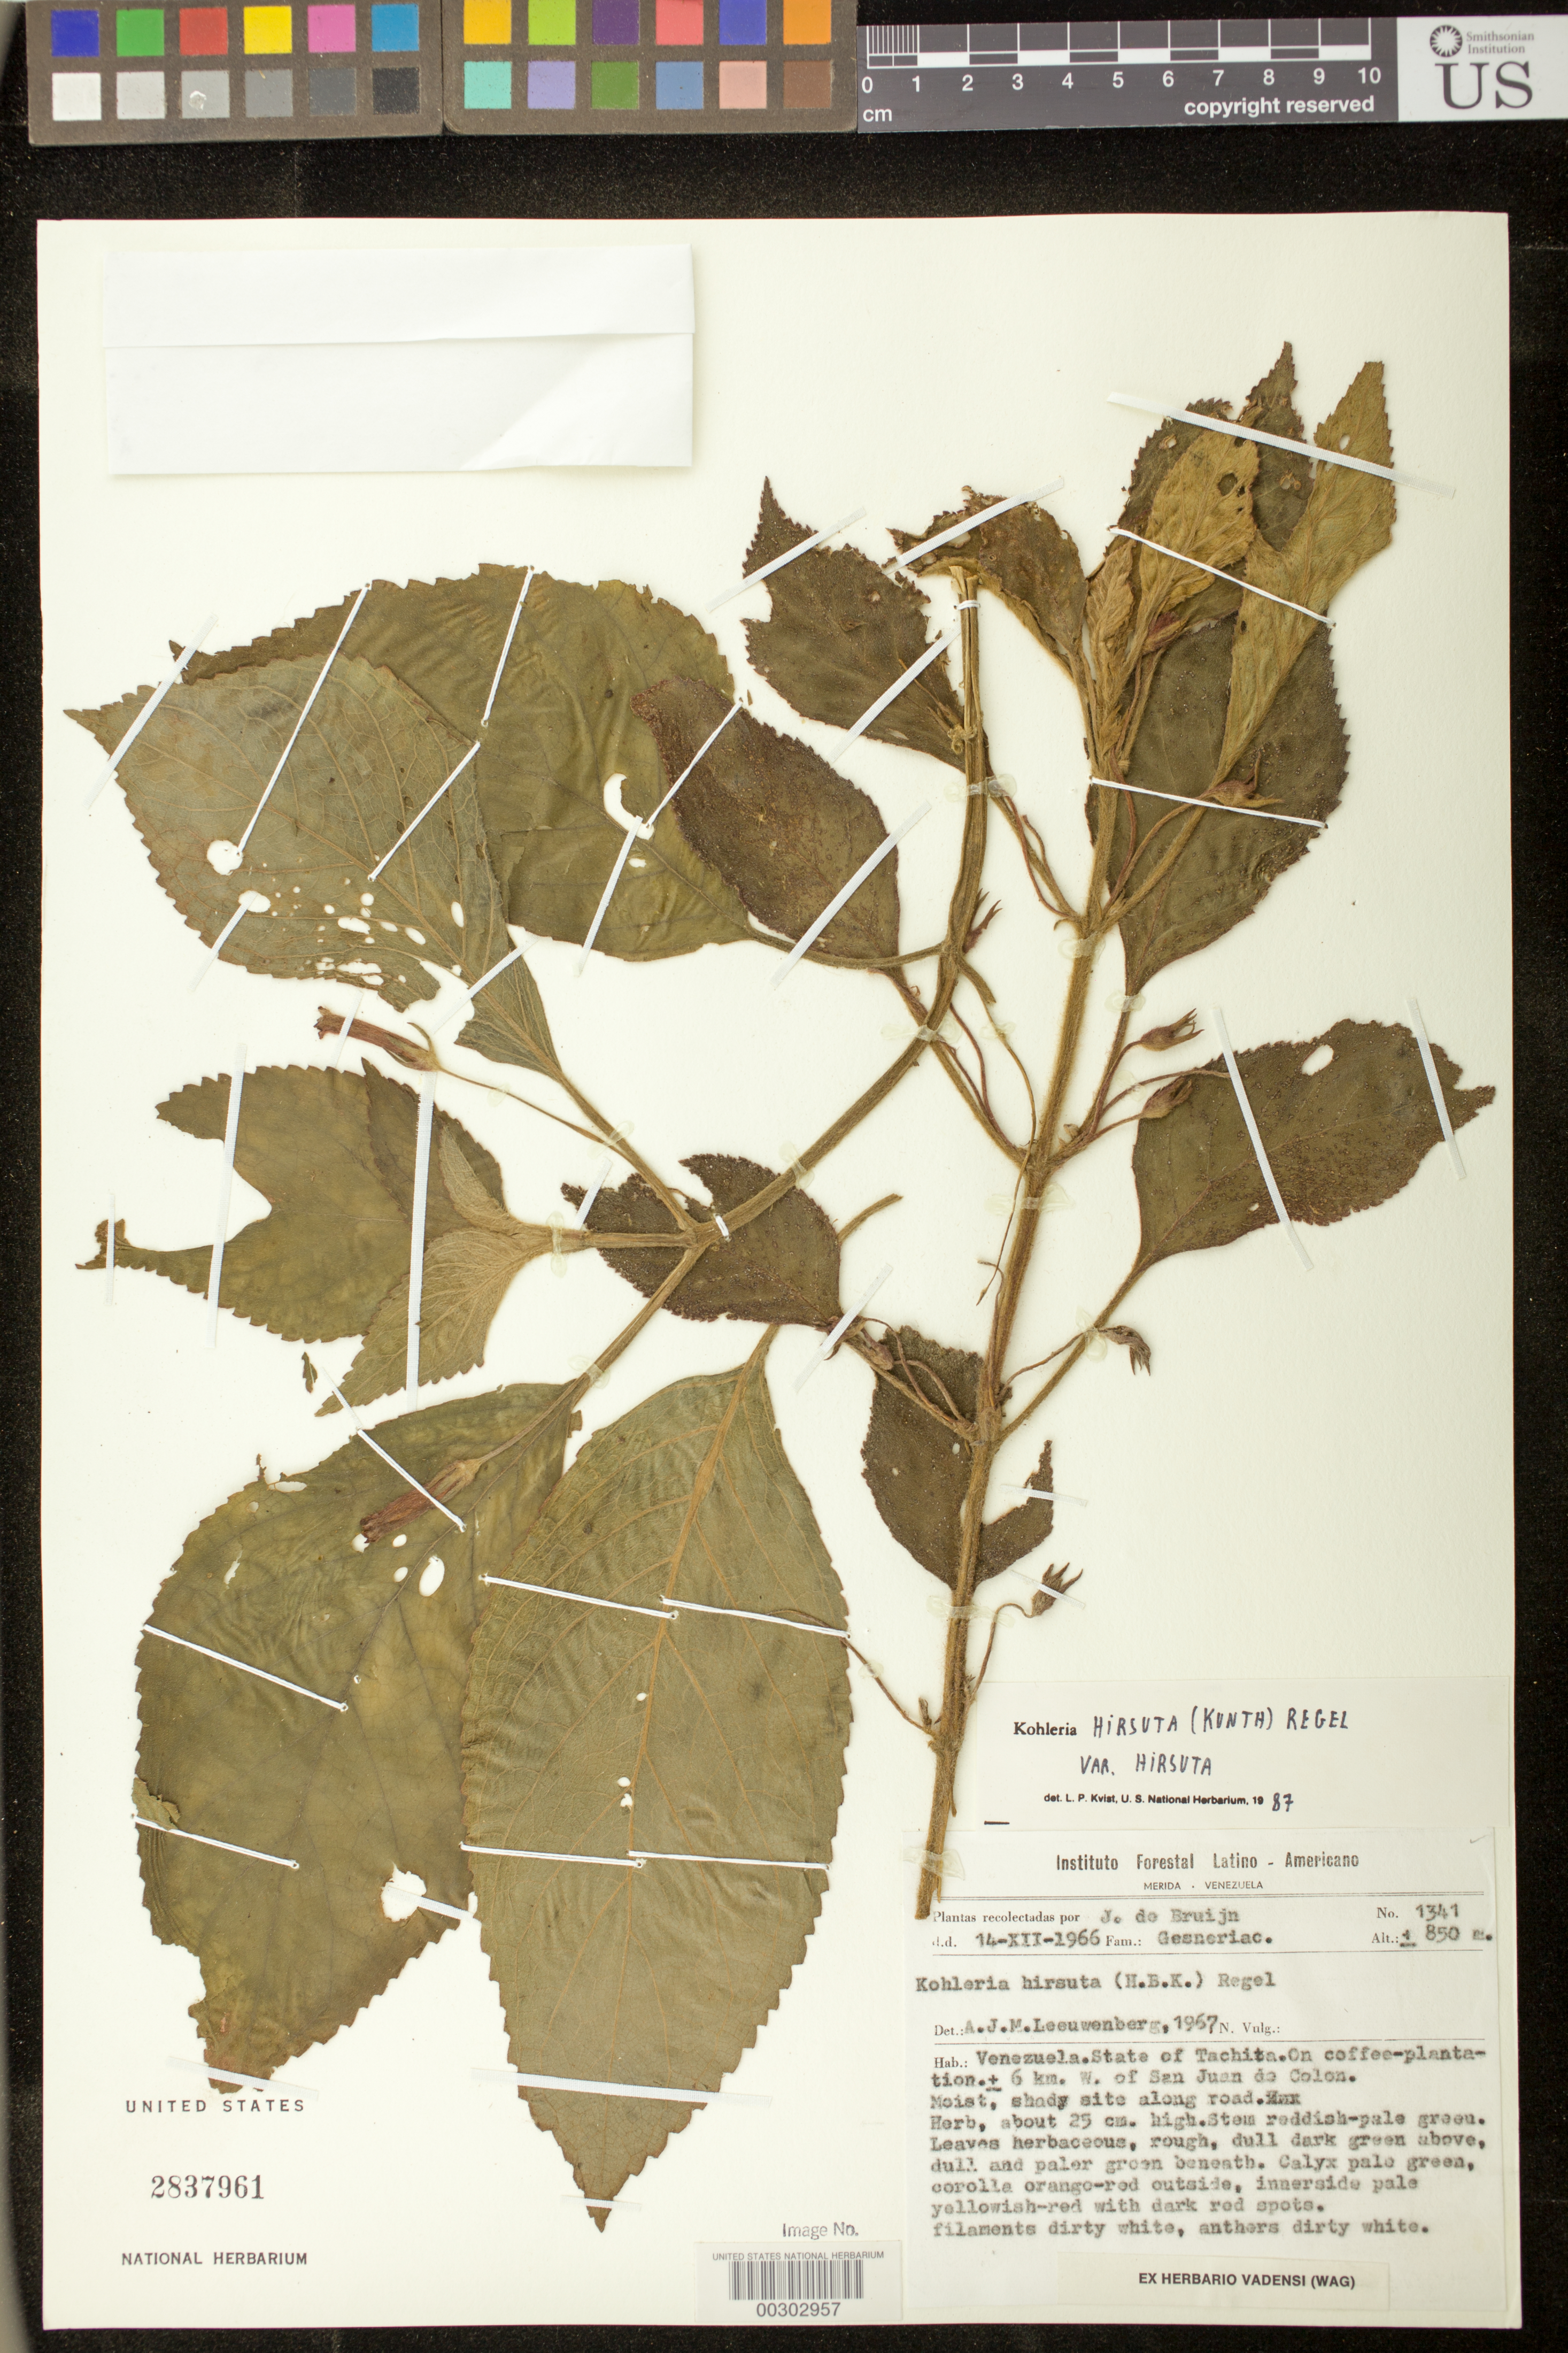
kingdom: Plantae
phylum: Tracheophyta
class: Magnoliopsida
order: Lamiales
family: Gesneriaceae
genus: Kohleria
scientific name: Kohleria hirsuta var. hirsuta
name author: (Kunth) Regel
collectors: J. Bruijn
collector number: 1341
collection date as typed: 14 Dec 1966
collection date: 1966-12-14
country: Venezuela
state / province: Táchira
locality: On coffee-plantation, +/- 6 km W of San Juan de Colon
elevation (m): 850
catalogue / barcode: US 2837961